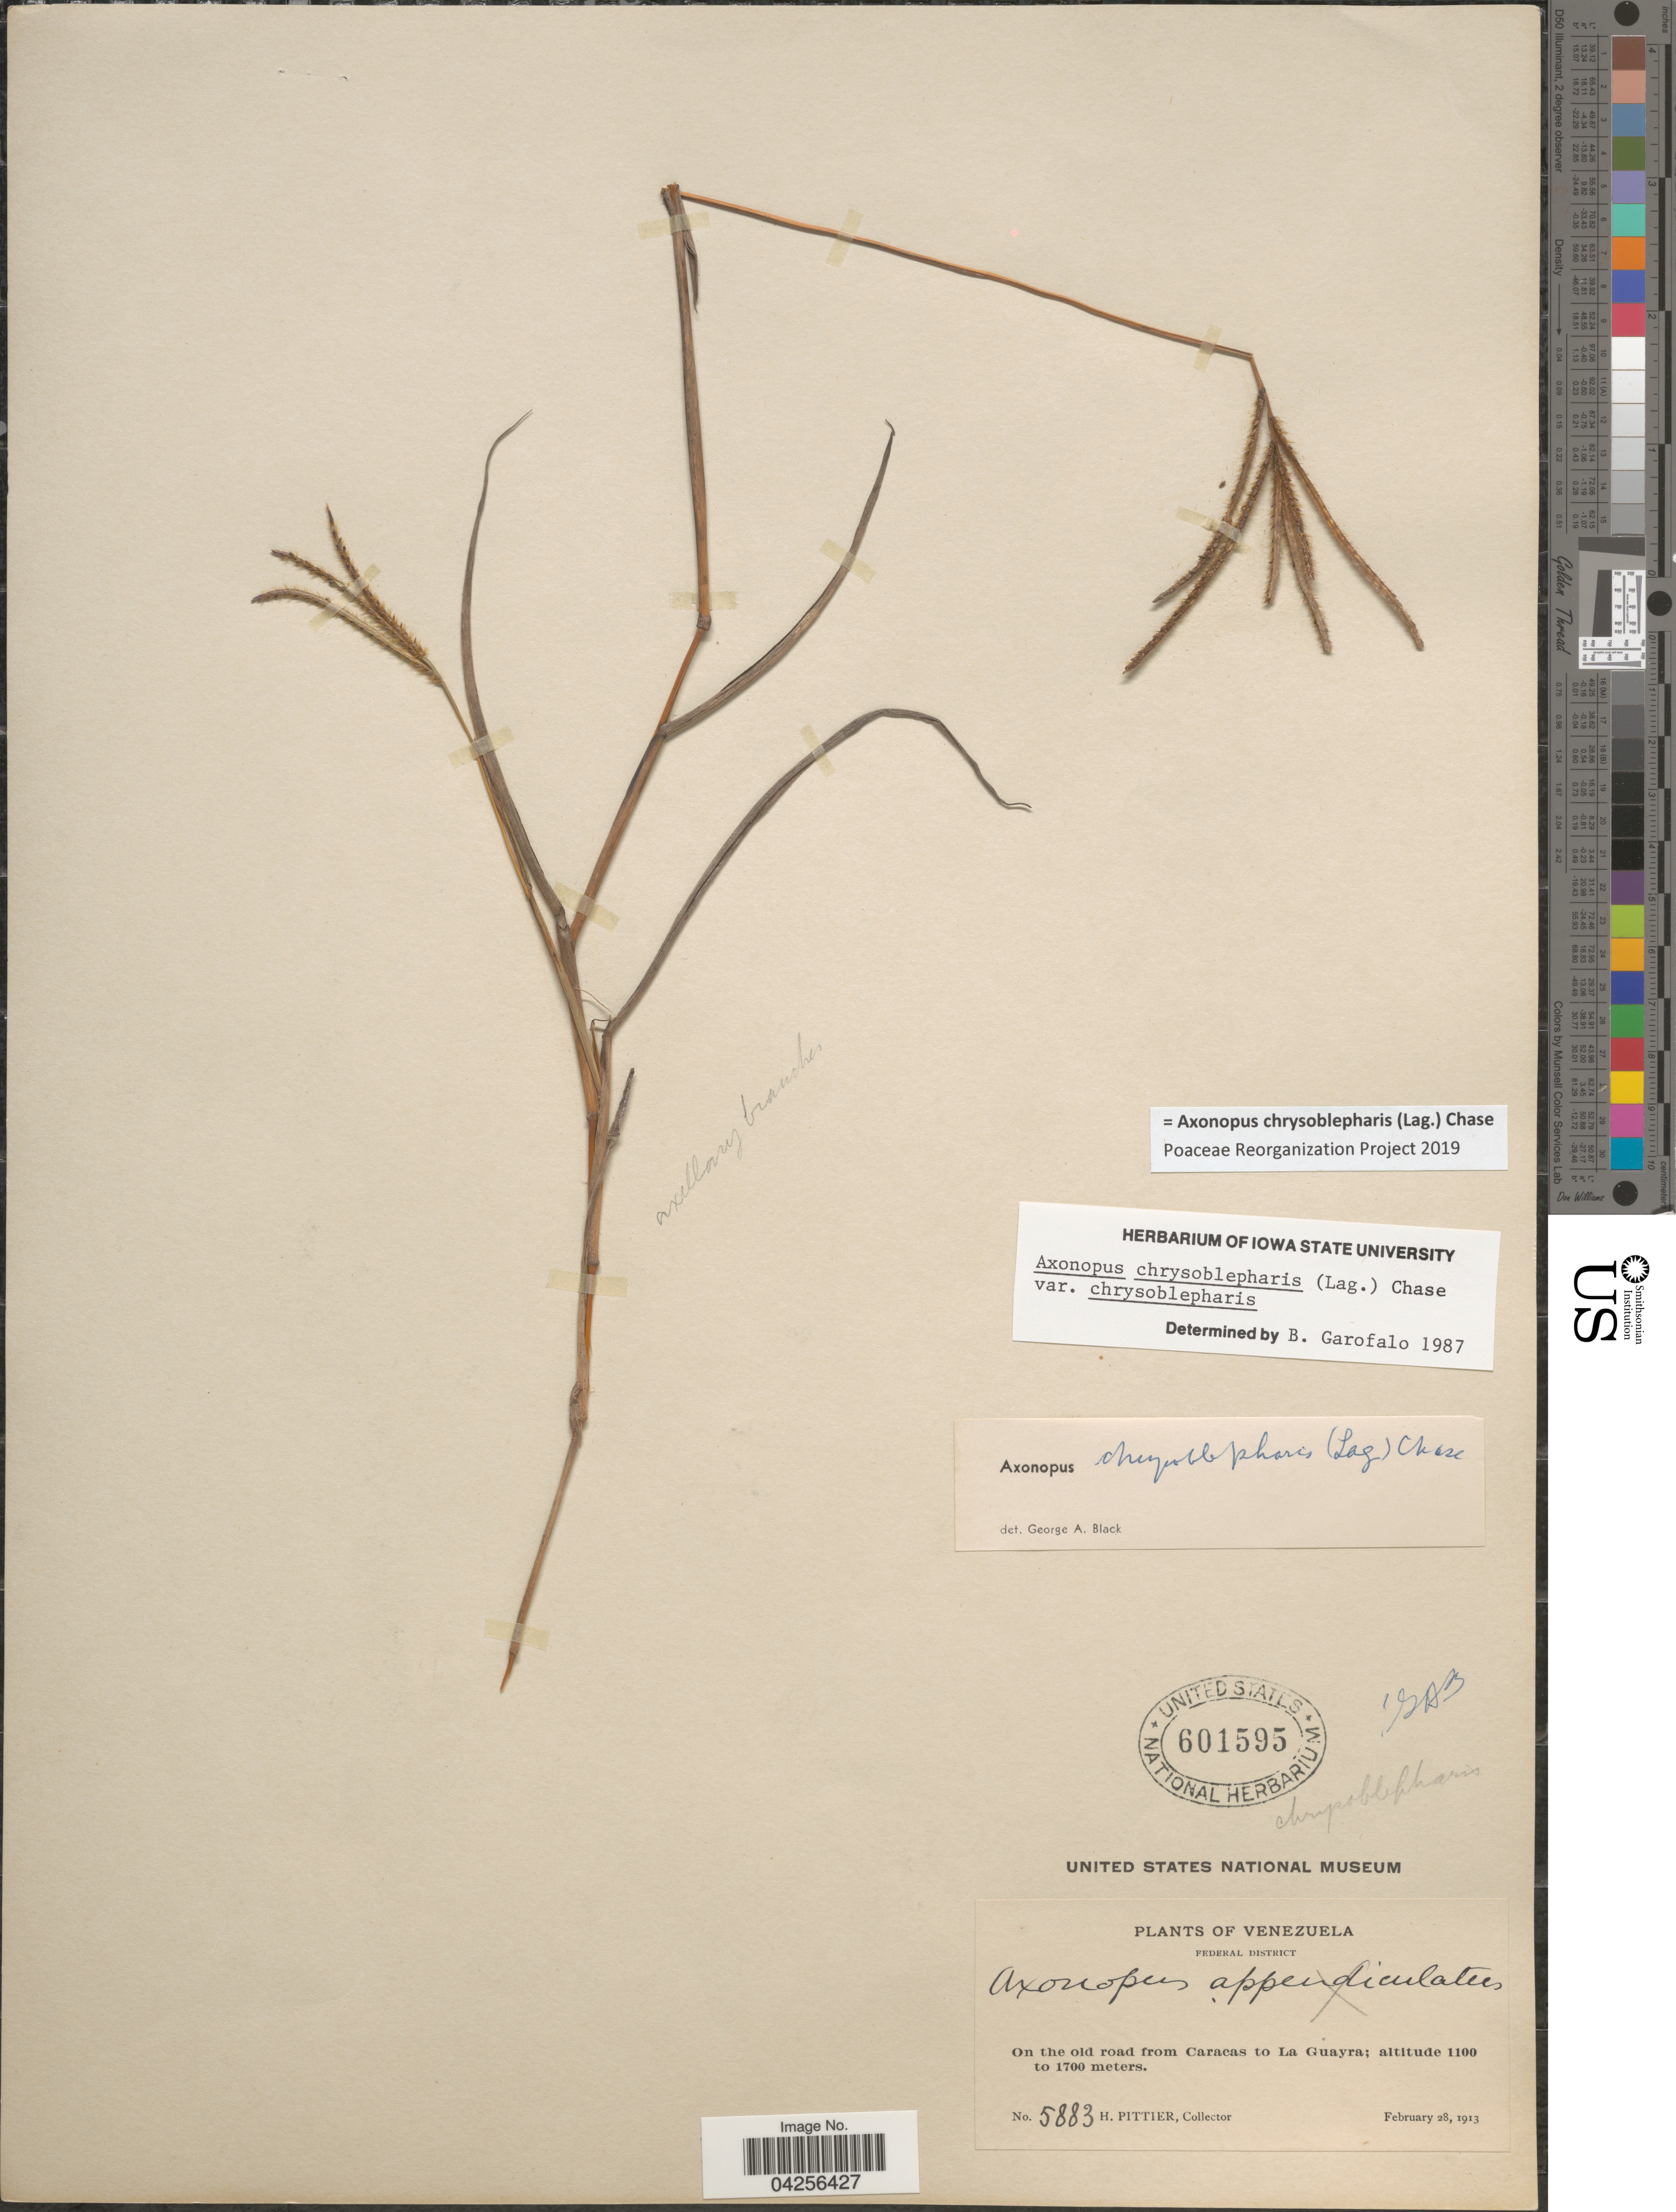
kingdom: Plantae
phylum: Tracheophyta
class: Liliopsida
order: Poales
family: Poaceae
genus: Axonopus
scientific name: Axonopus chrysoblepharis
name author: (Lag.) Chase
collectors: H. F. Pittier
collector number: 5883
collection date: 1913-02-28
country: Venezuela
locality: Federal District. On the old road from Caracas to La Guayra.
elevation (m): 1100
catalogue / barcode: US 601595